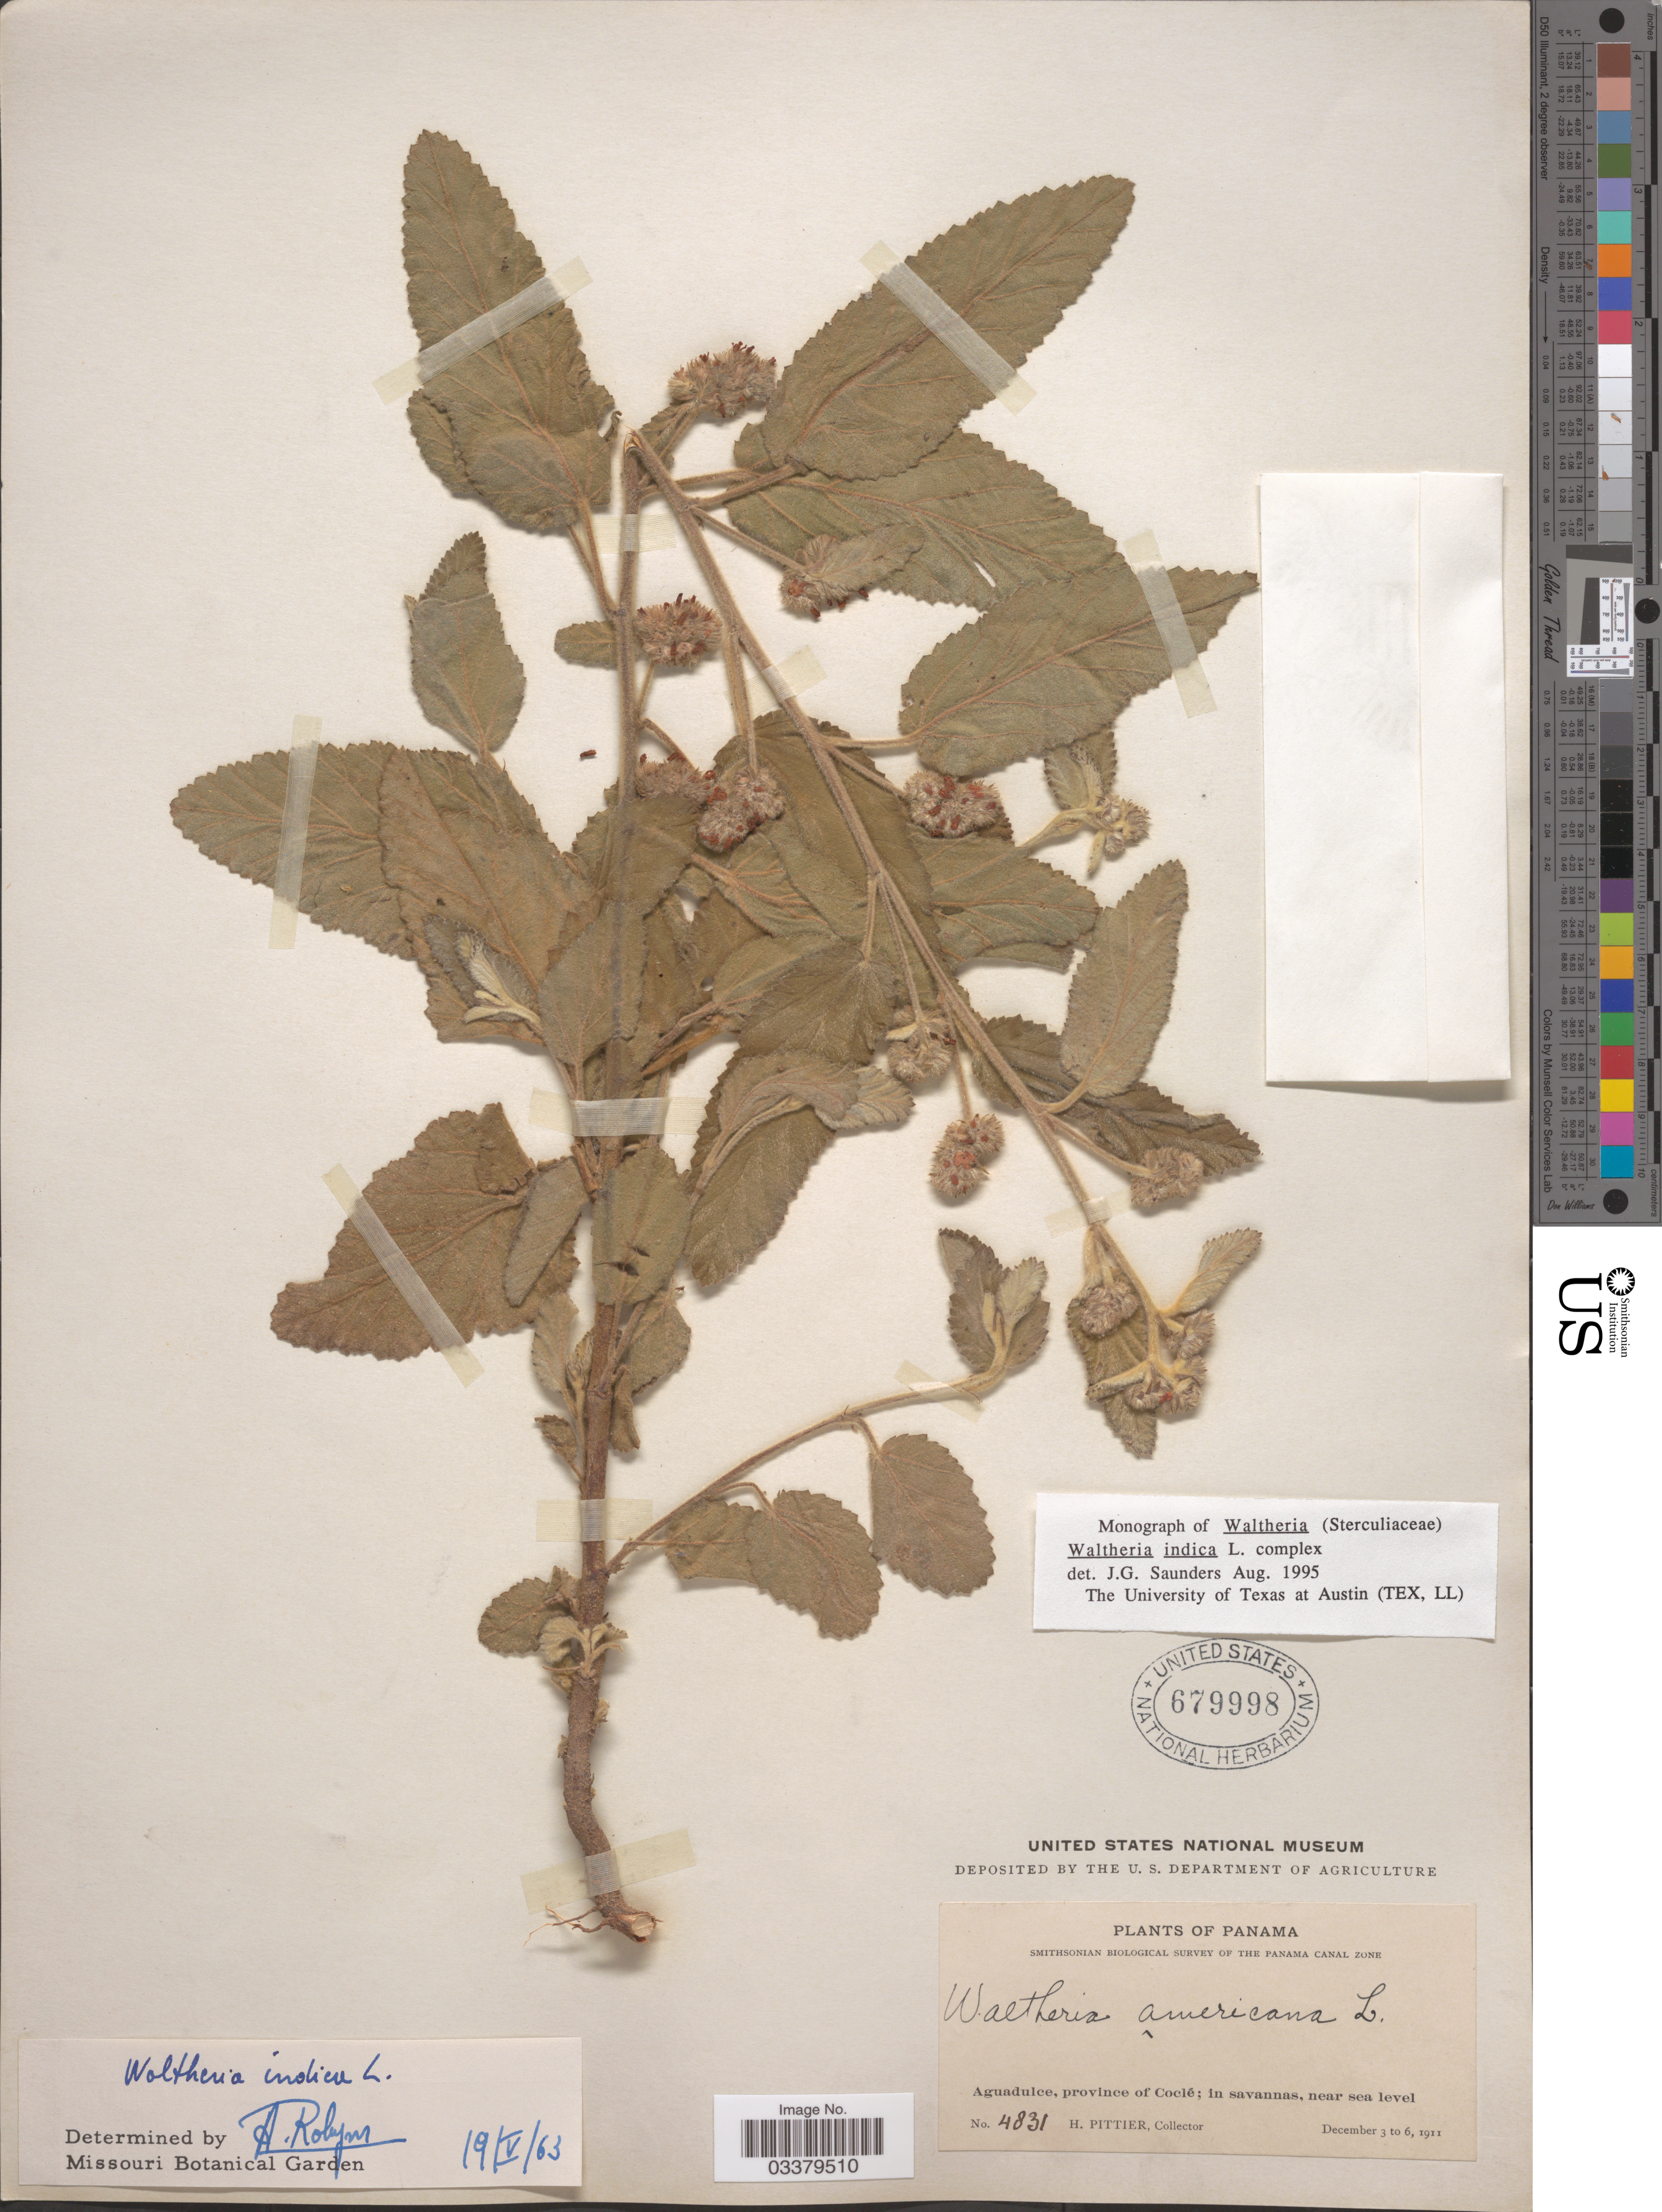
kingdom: Plantae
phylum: Tracheophyta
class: Magnoliopsida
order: Malvales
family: Malvaceae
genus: Waltheria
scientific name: Waltheria indica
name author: L.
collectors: H. F. Pittier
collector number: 4831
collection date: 1911-12-03/1911-12-06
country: Panama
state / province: Coclé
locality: Aguadulce. In savannas.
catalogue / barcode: US 679998